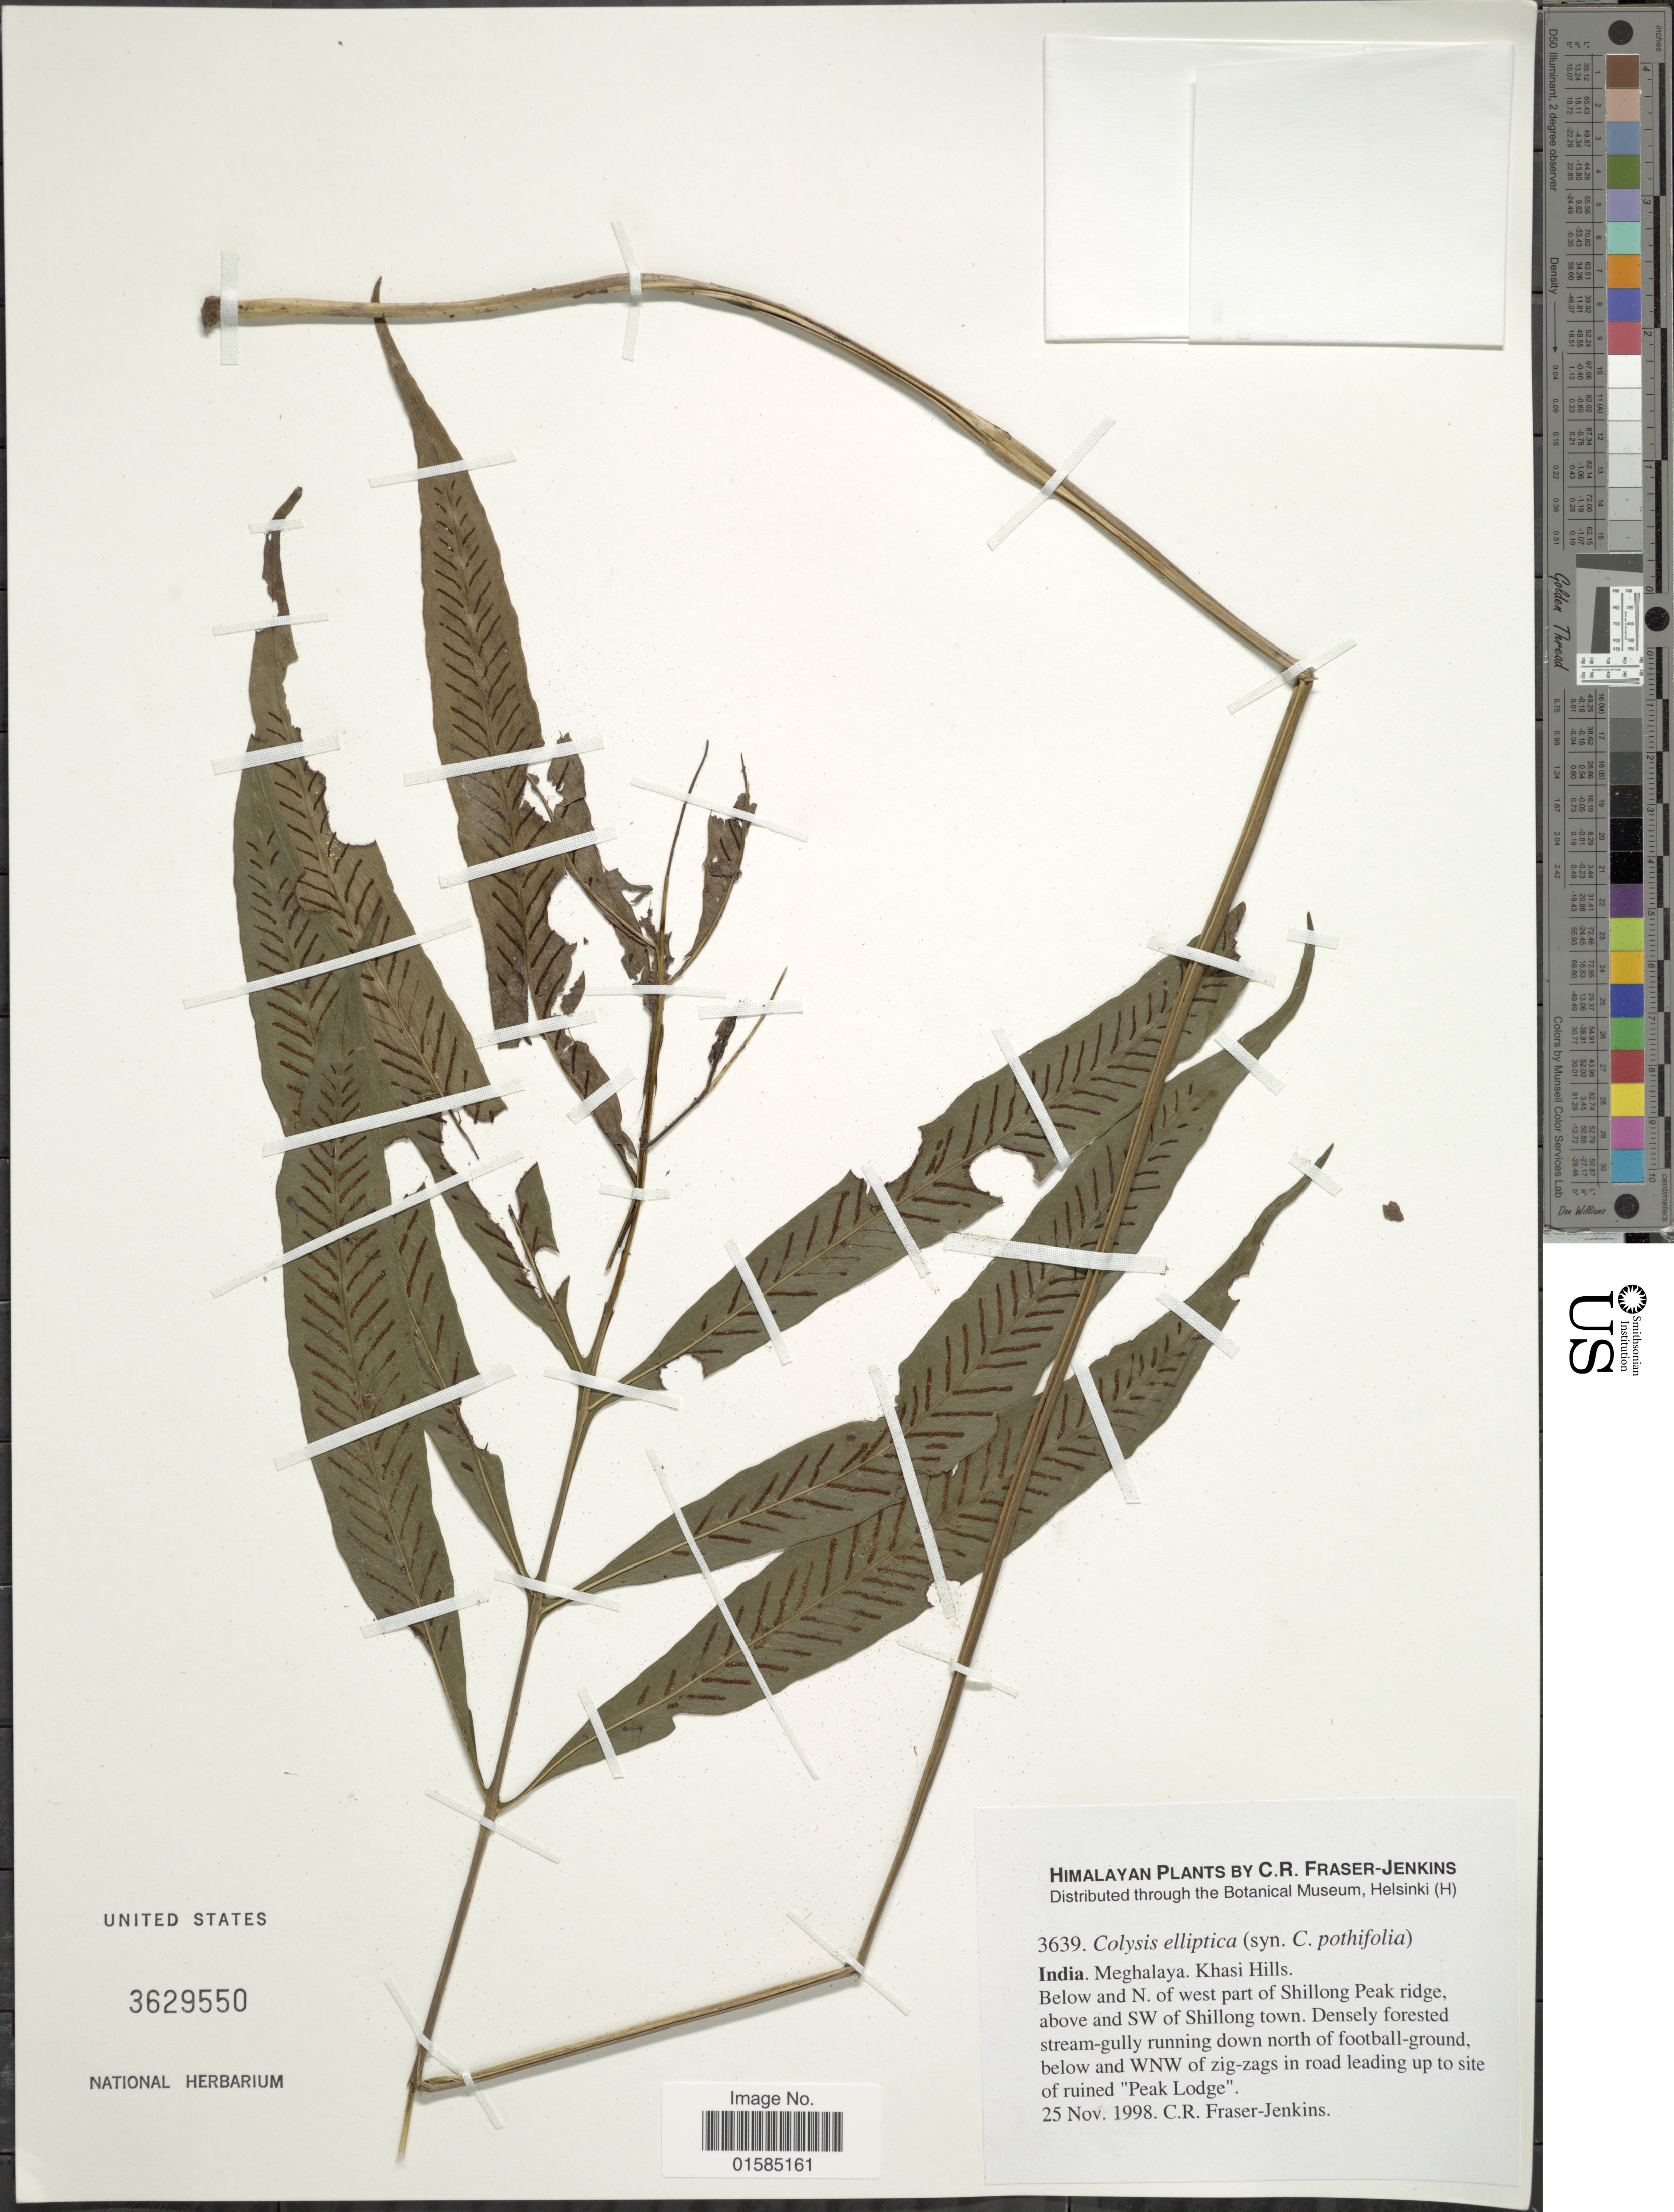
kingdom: Plantae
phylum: Tracheophyta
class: Polypodiopsida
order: Polypodiales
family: Polypodiaceae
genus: Leptochilus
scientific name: Leptochilus ellipticus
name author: (Thunb.) Noot.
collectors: C. R. Fraser-Jenkins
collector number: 3639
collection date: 1998-11-25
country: India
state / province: Meghalaya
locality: Himalayan. India. Meghalaya. Khasi Hills. Below and N. of west part of Shillong Peak ridge above and SW of Shillong town. Densely forested stream-gully running down north of football-ground, below and WNW of zig-zags in road leading up to site of ruined Peak Lodge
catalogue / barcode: US 629550